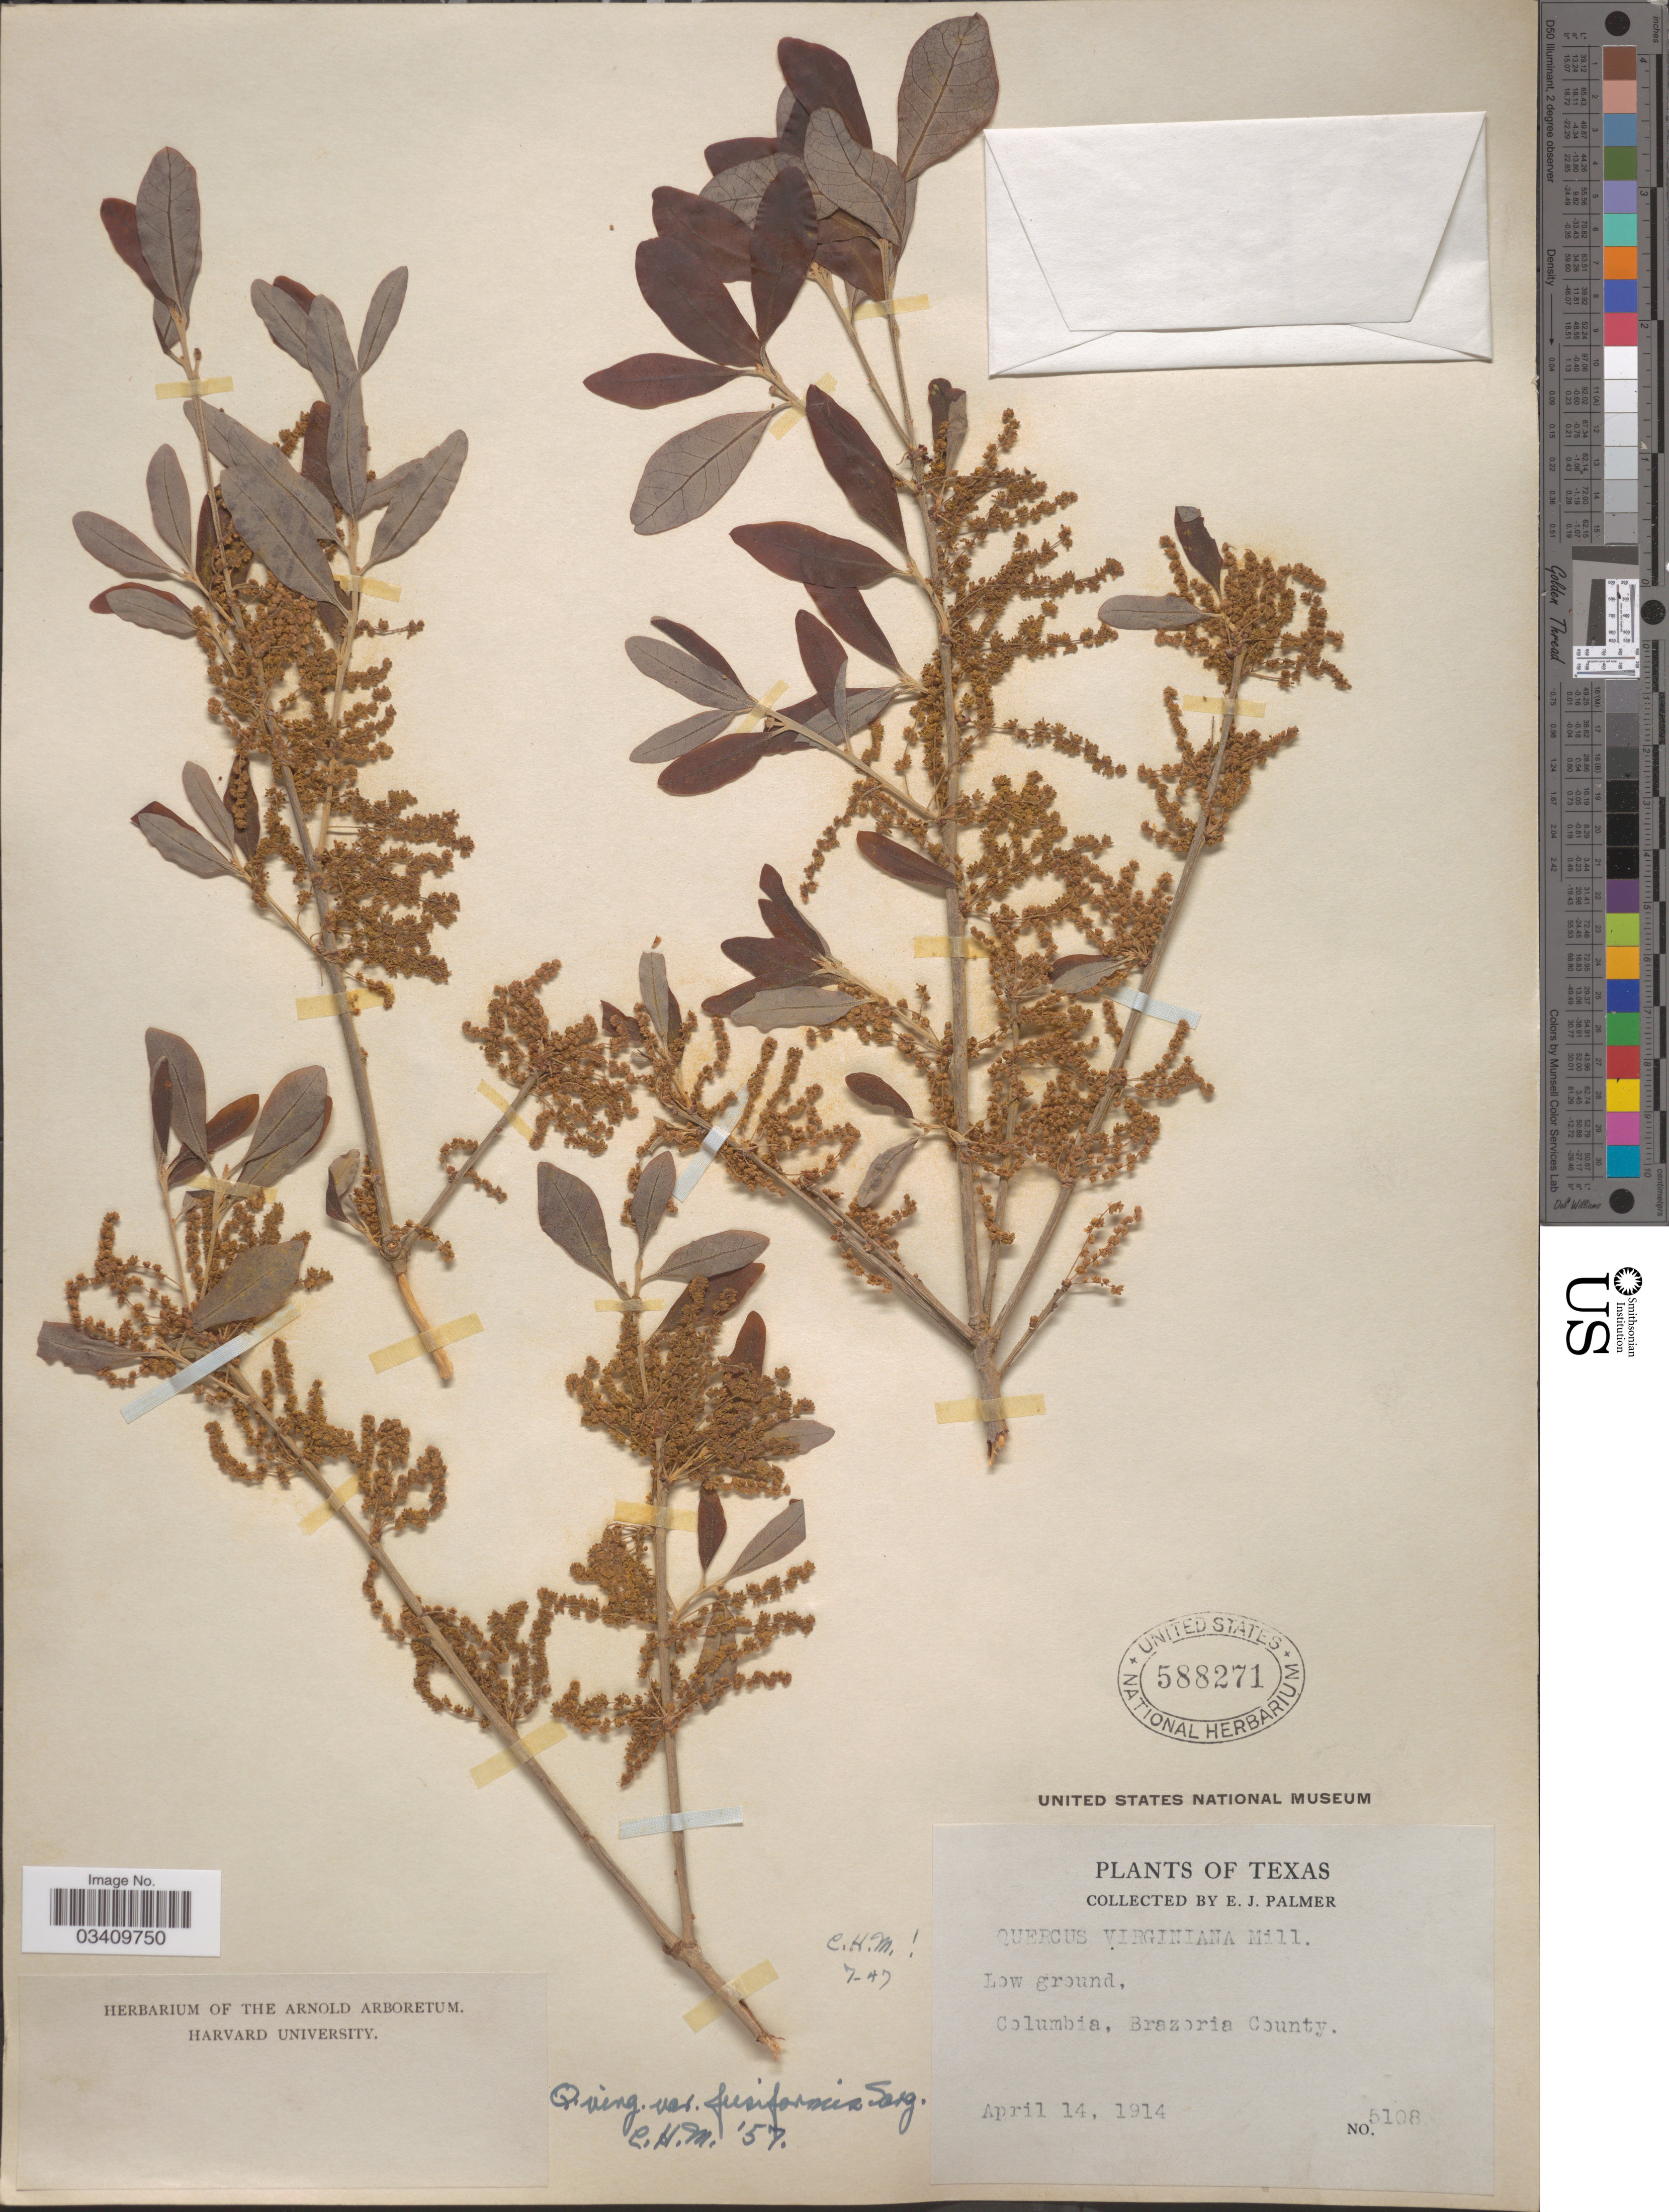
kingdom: Plantae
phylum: Tracheophyta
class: Magnoliopsida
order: Fagales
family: Fagaceae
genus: Quercus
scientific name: Quercus virginiana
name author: Mill.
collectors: E. J. Palmer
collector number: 5108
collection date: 1914-04-14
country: United States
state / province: Texas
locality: Columbia, Brazoria County.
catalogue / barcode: US 588271